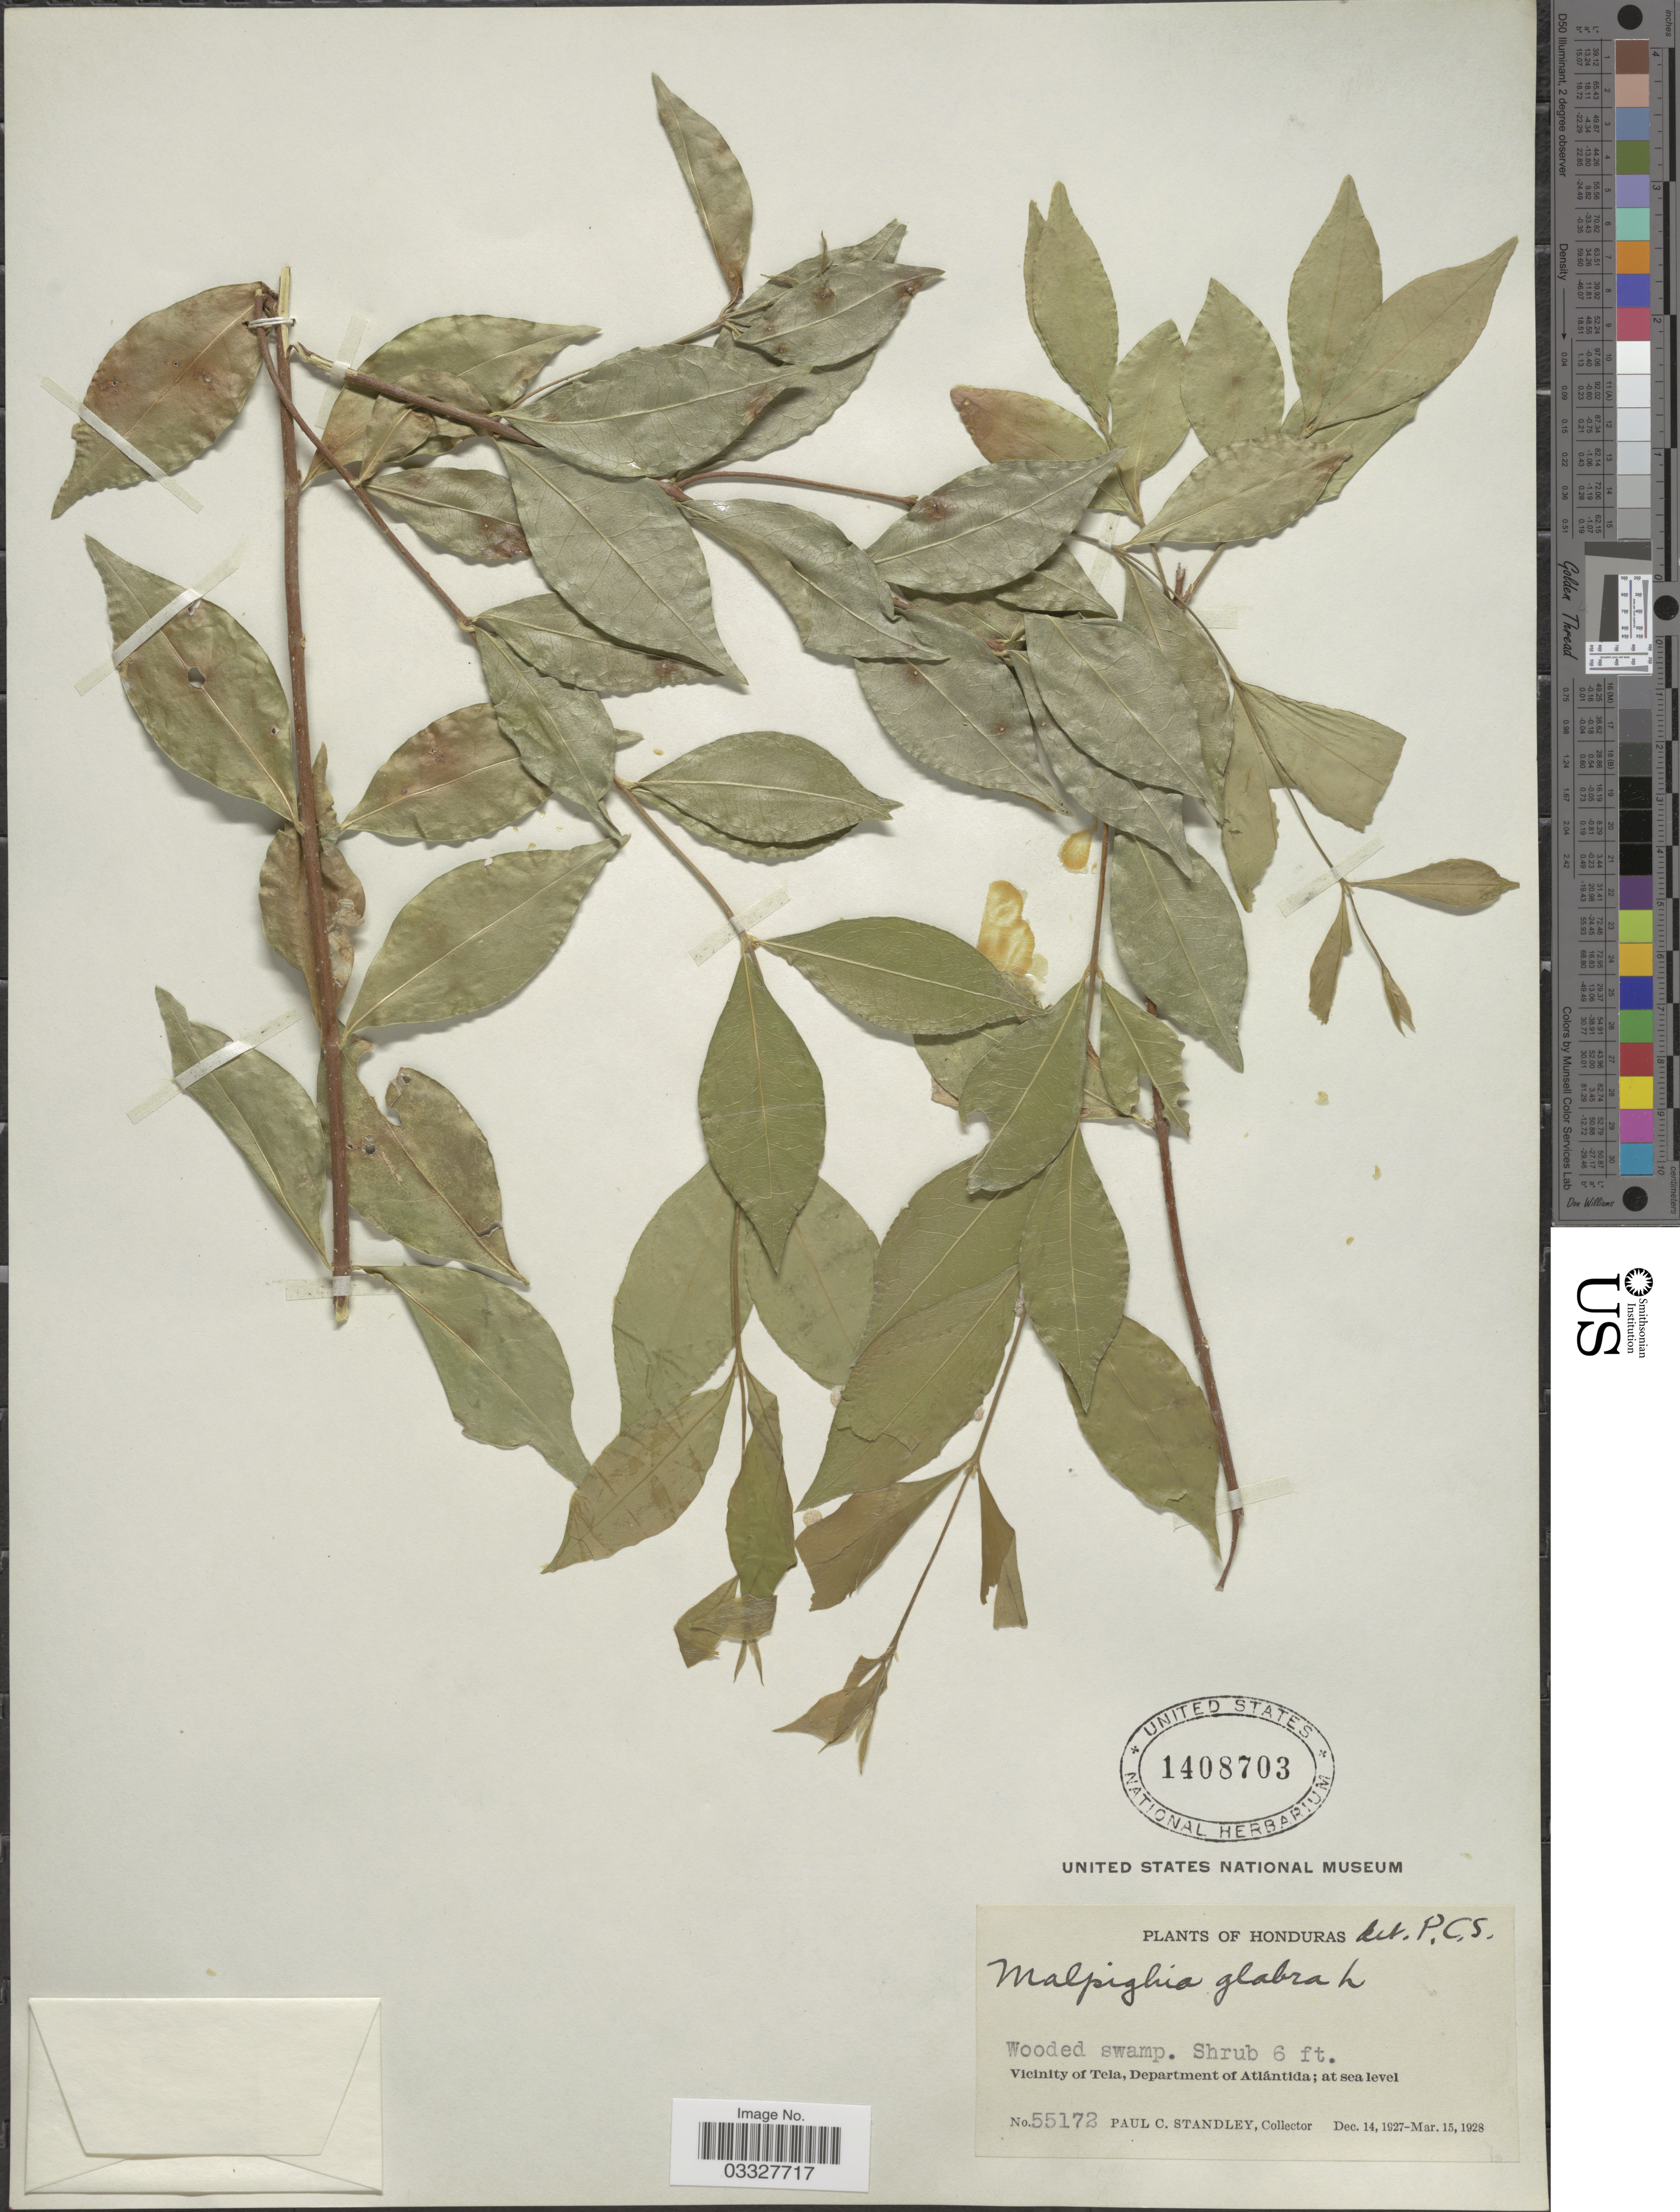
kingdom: Plantae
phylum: Tracheophyta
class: Magnoliopsida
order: Malpighiales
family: Malpighiaceae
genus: Malpighia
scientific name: Malpighia glabra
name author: L.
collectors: P. C. Standley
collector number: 55172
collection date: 1927-12-14/1928-03-15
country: Honduras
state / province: Atlántida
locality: Vicinity of Tela, Department of Atlántida.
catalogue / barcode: US 1408703